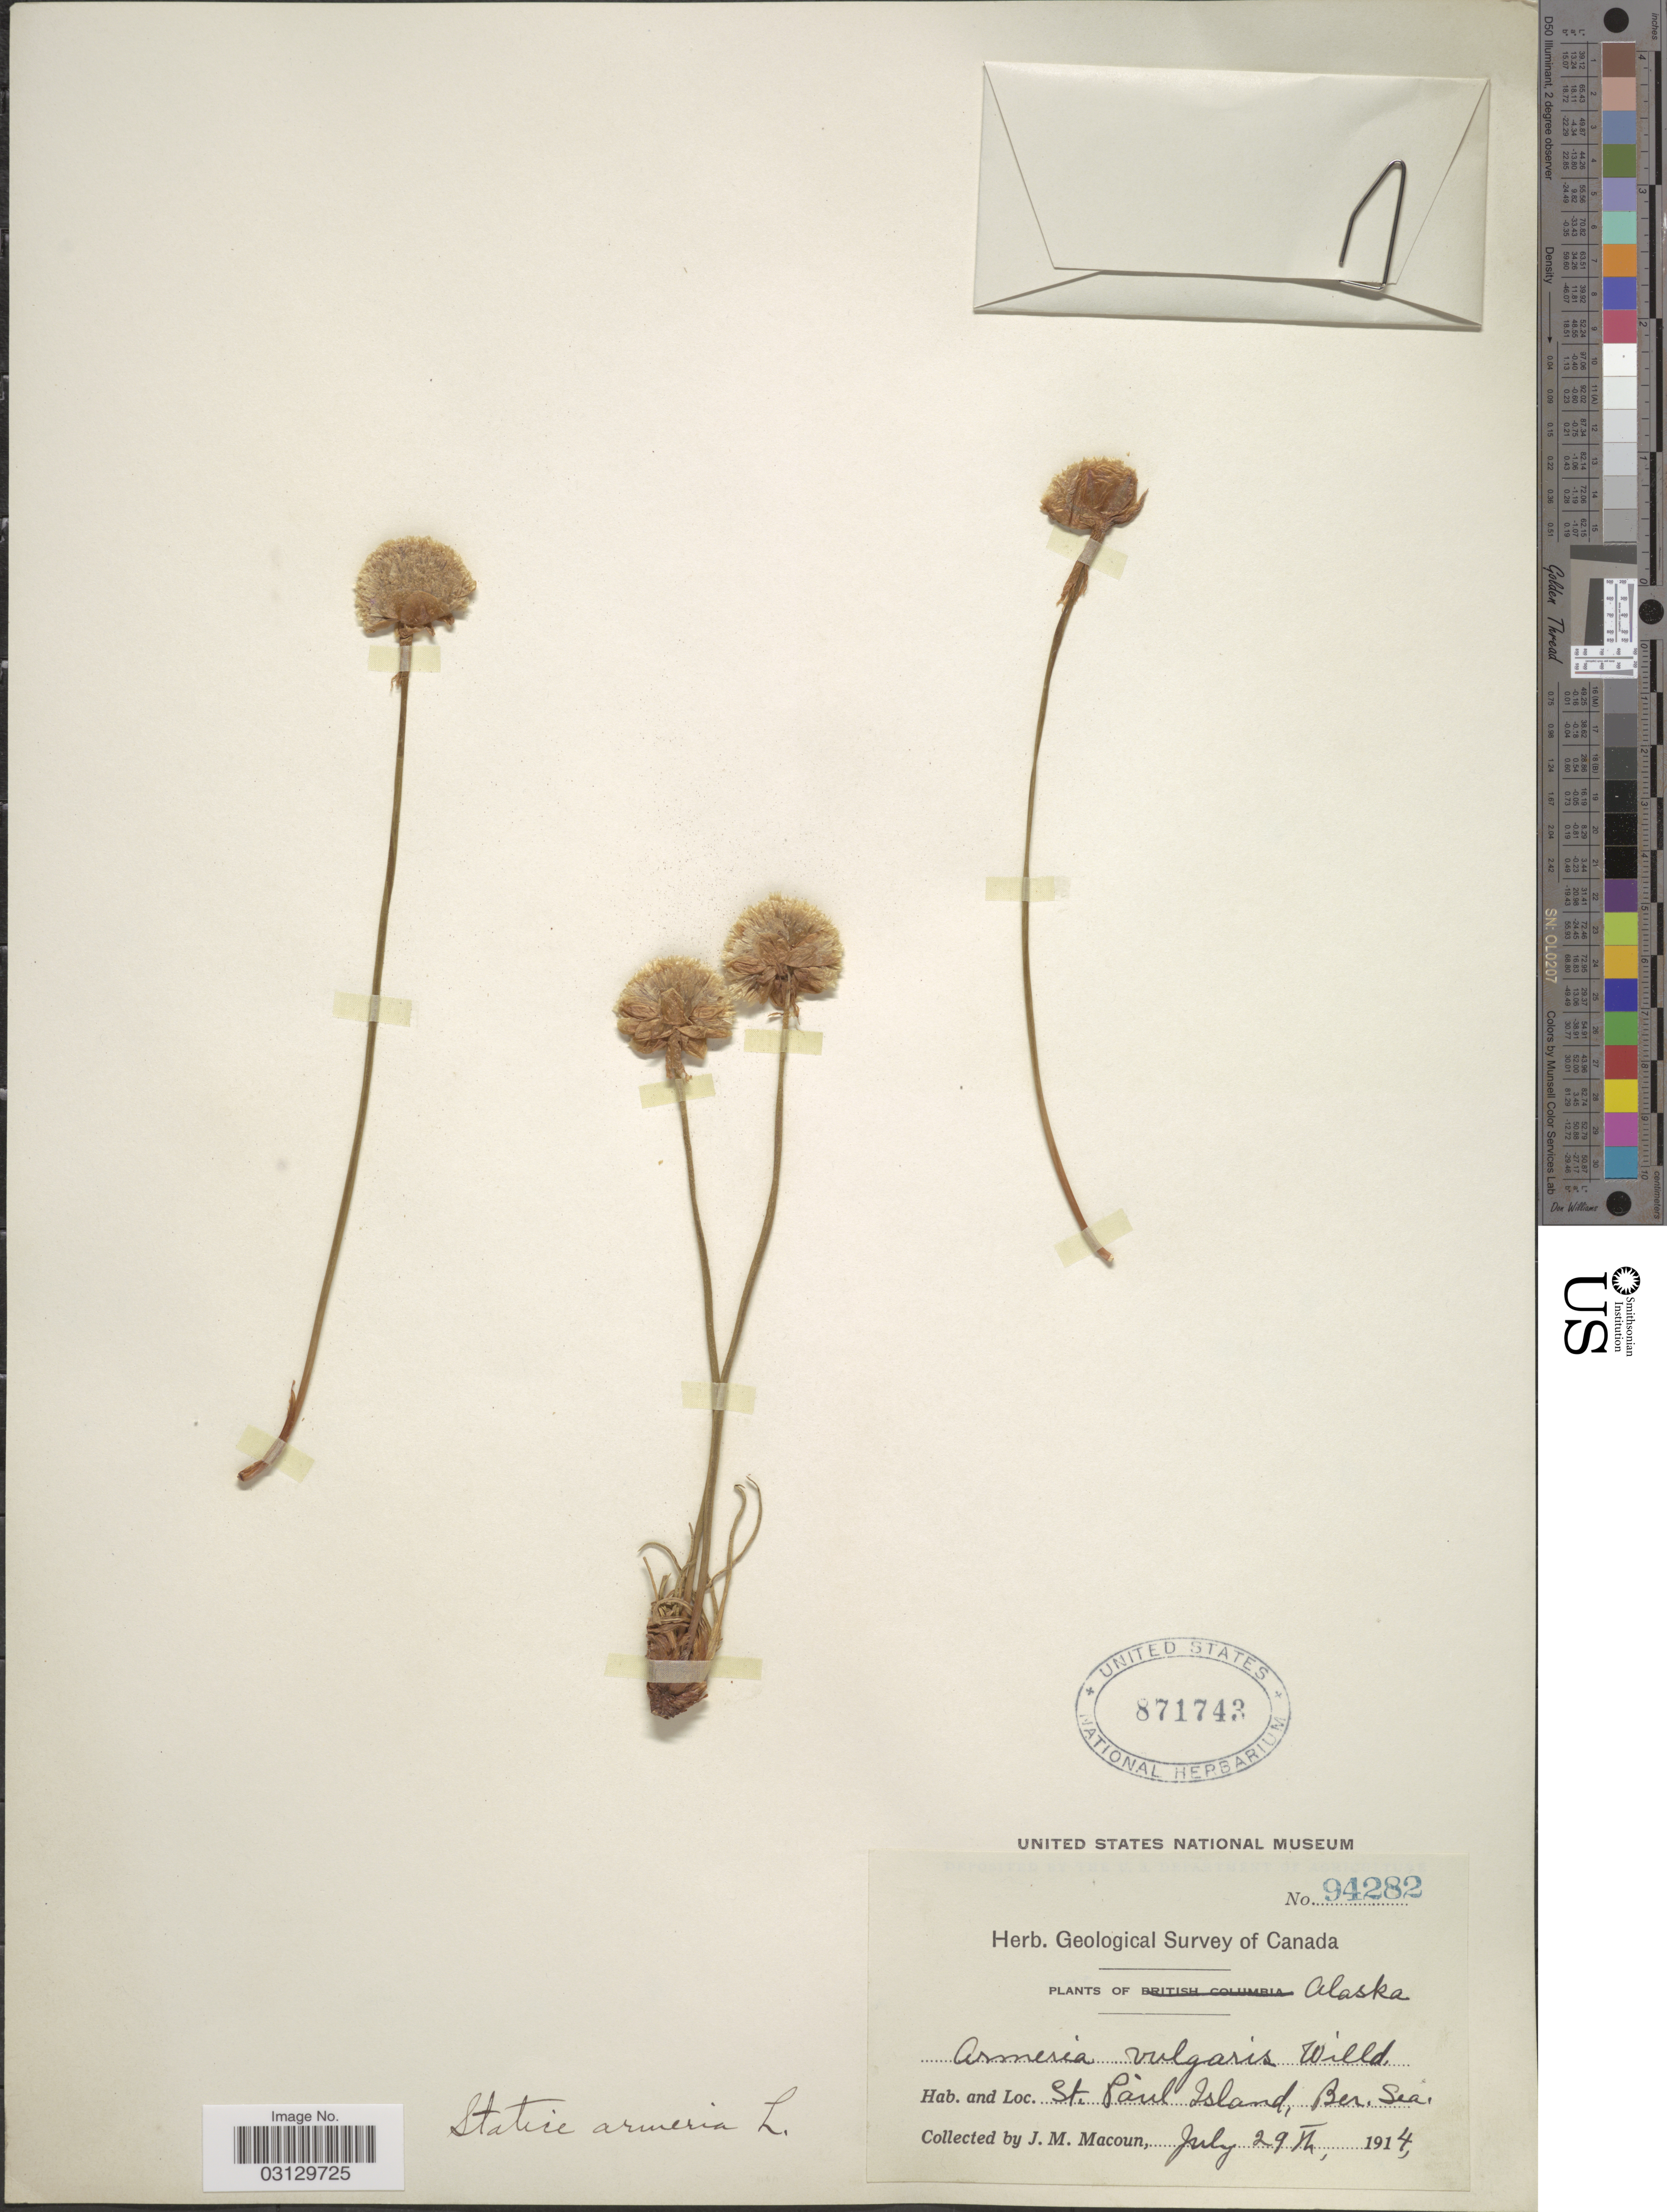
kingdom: Plantae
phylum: Tracheophyta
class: Magnoliopsida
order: Caryophyllales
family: Plumbaginaceae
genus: Armeria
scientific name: Armeria maritima subsp. sibirica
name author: (Turcz. ex Boiss.) Nyman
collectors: J. M. Macoun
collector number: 94282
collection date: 1914-07-29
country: United States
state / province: Alaska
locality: St. Paul Island, Ber. Sea.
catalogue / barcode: US 871743